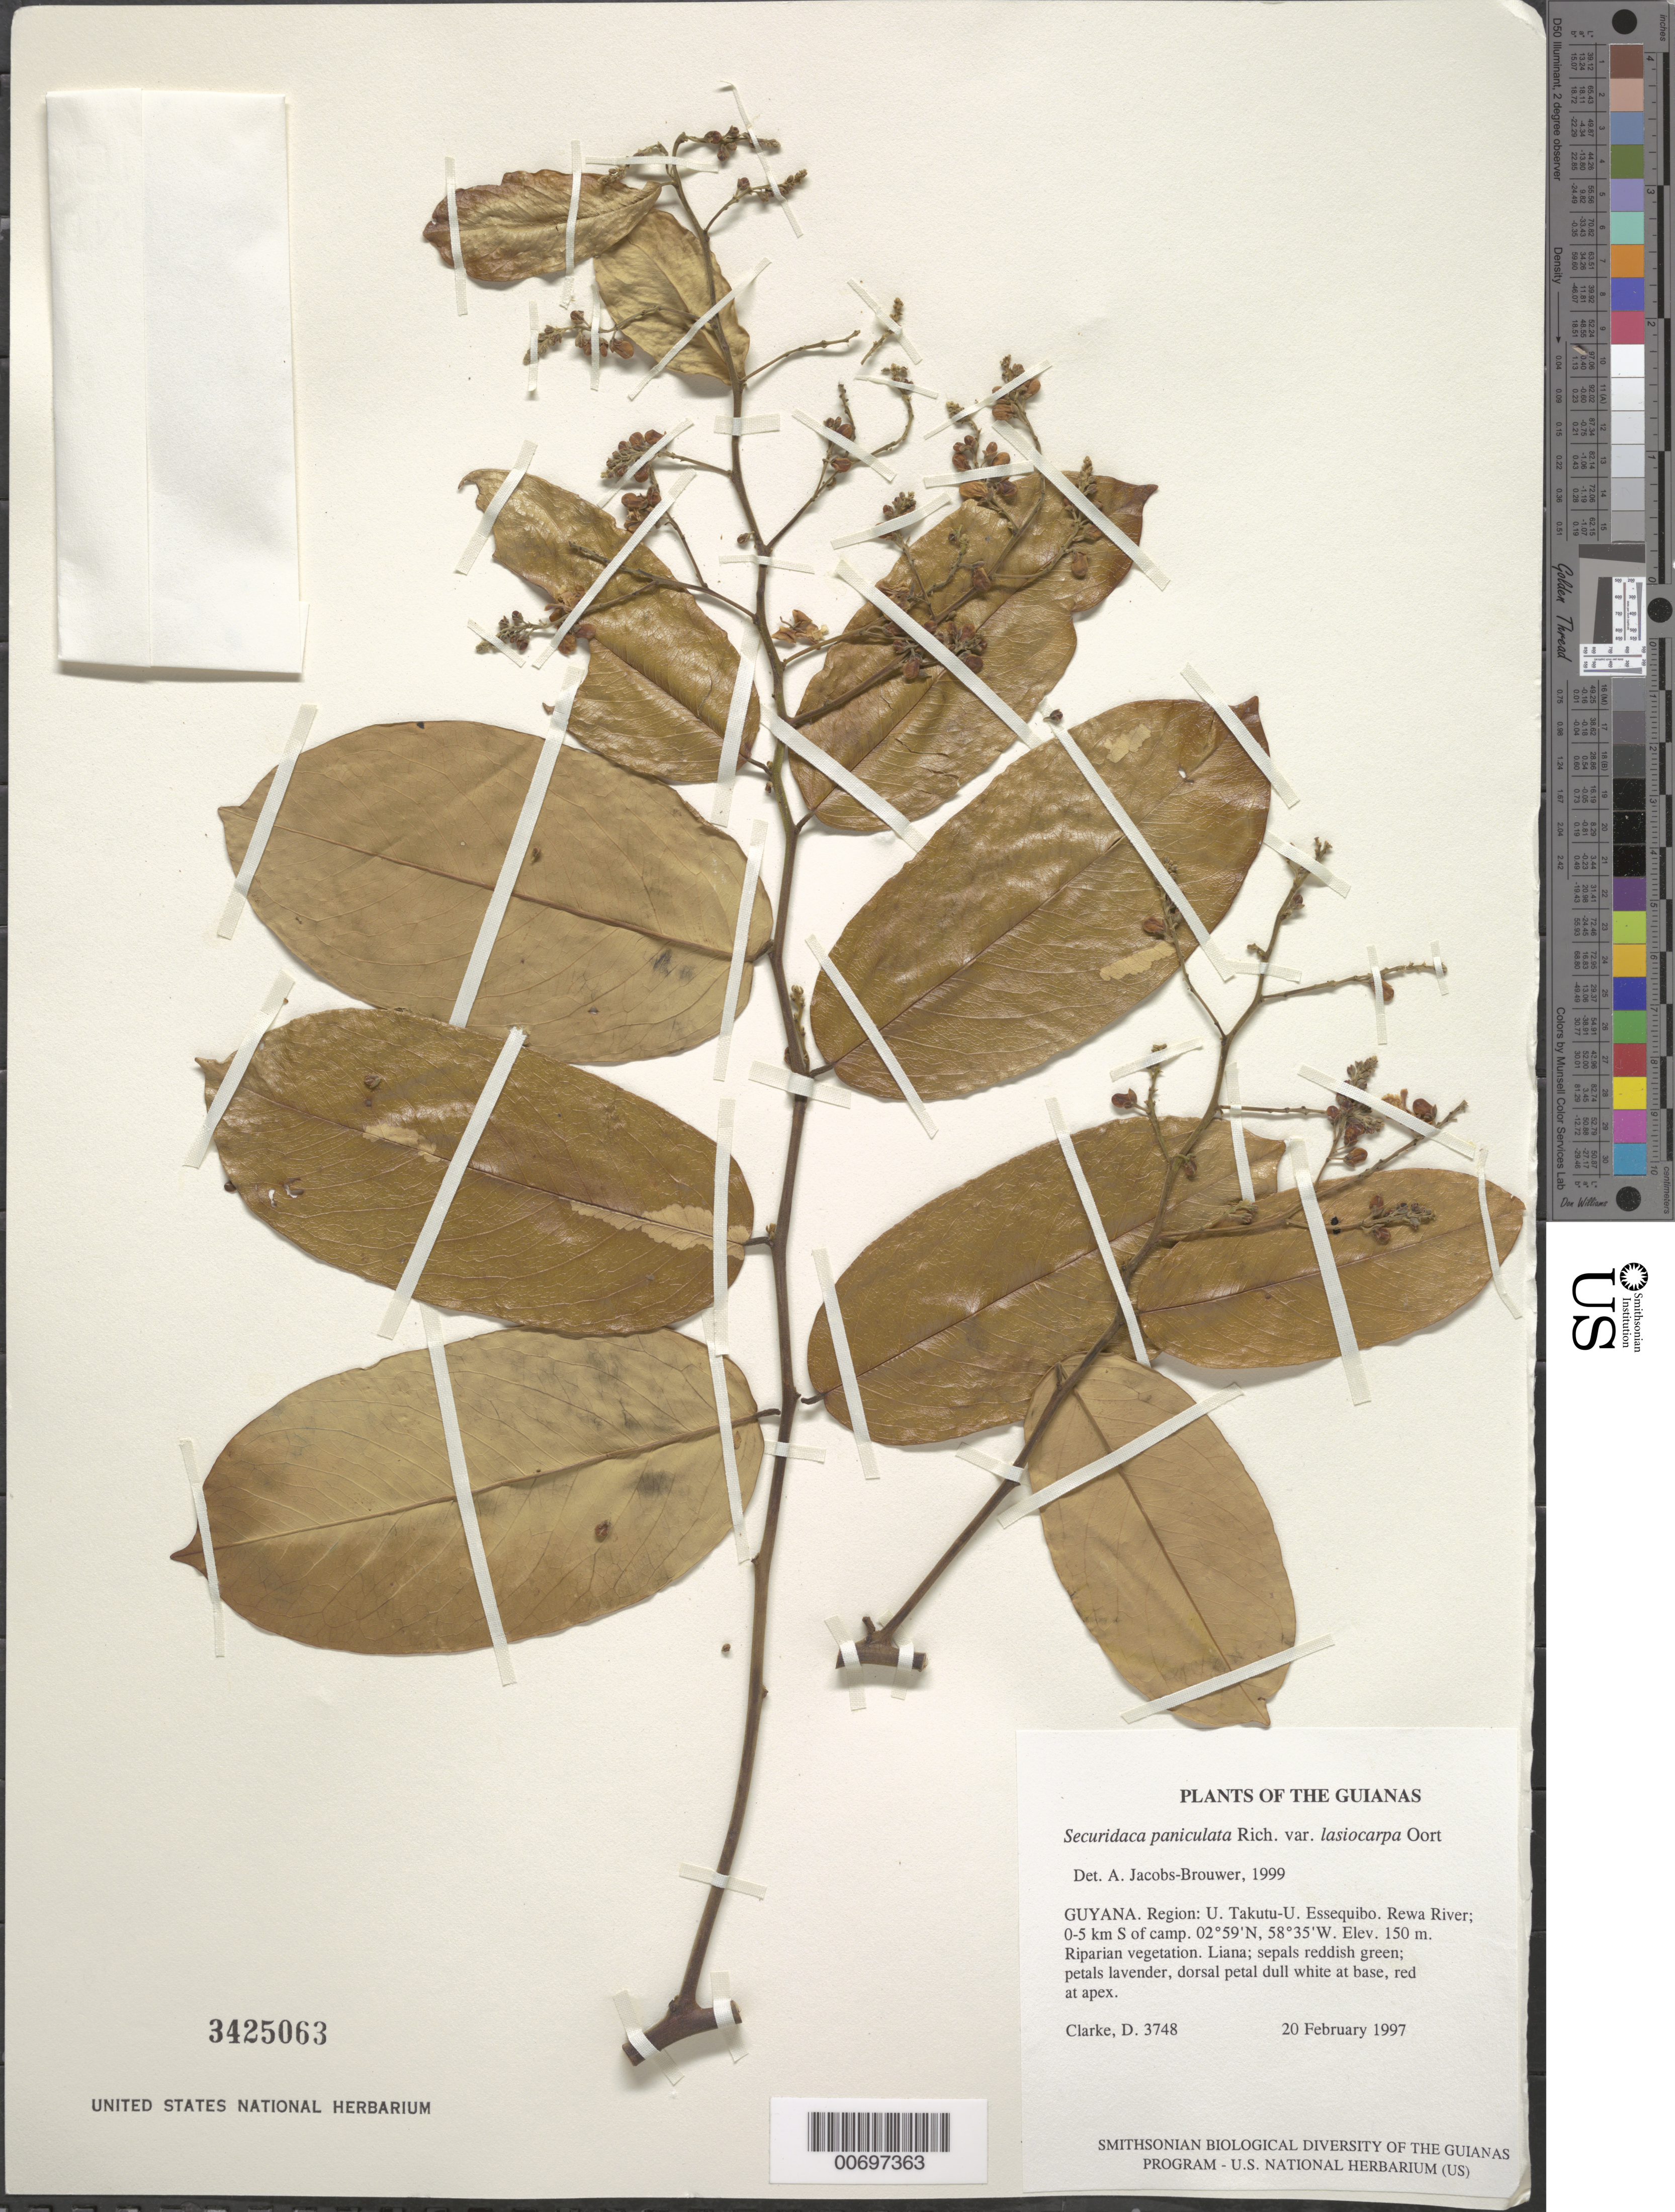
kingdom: Plantae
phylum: Tracheophyta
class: Magnoliopsida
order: Fabales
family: Polygalaceae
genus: Securidaca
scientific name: Securidaca paniculata var. lasiocarpa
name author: Oort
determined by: Jacobs-Brouwer, A.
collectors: H. D. Clarke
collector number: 3748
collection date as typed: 20 February 1997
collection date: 1997-02-20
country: Guyana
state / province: U. Takutu-U. Essequibo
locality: Rewa River; 0-5 km S of camp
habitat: Riparian vegetation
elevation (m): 150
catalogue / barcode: US 3425063